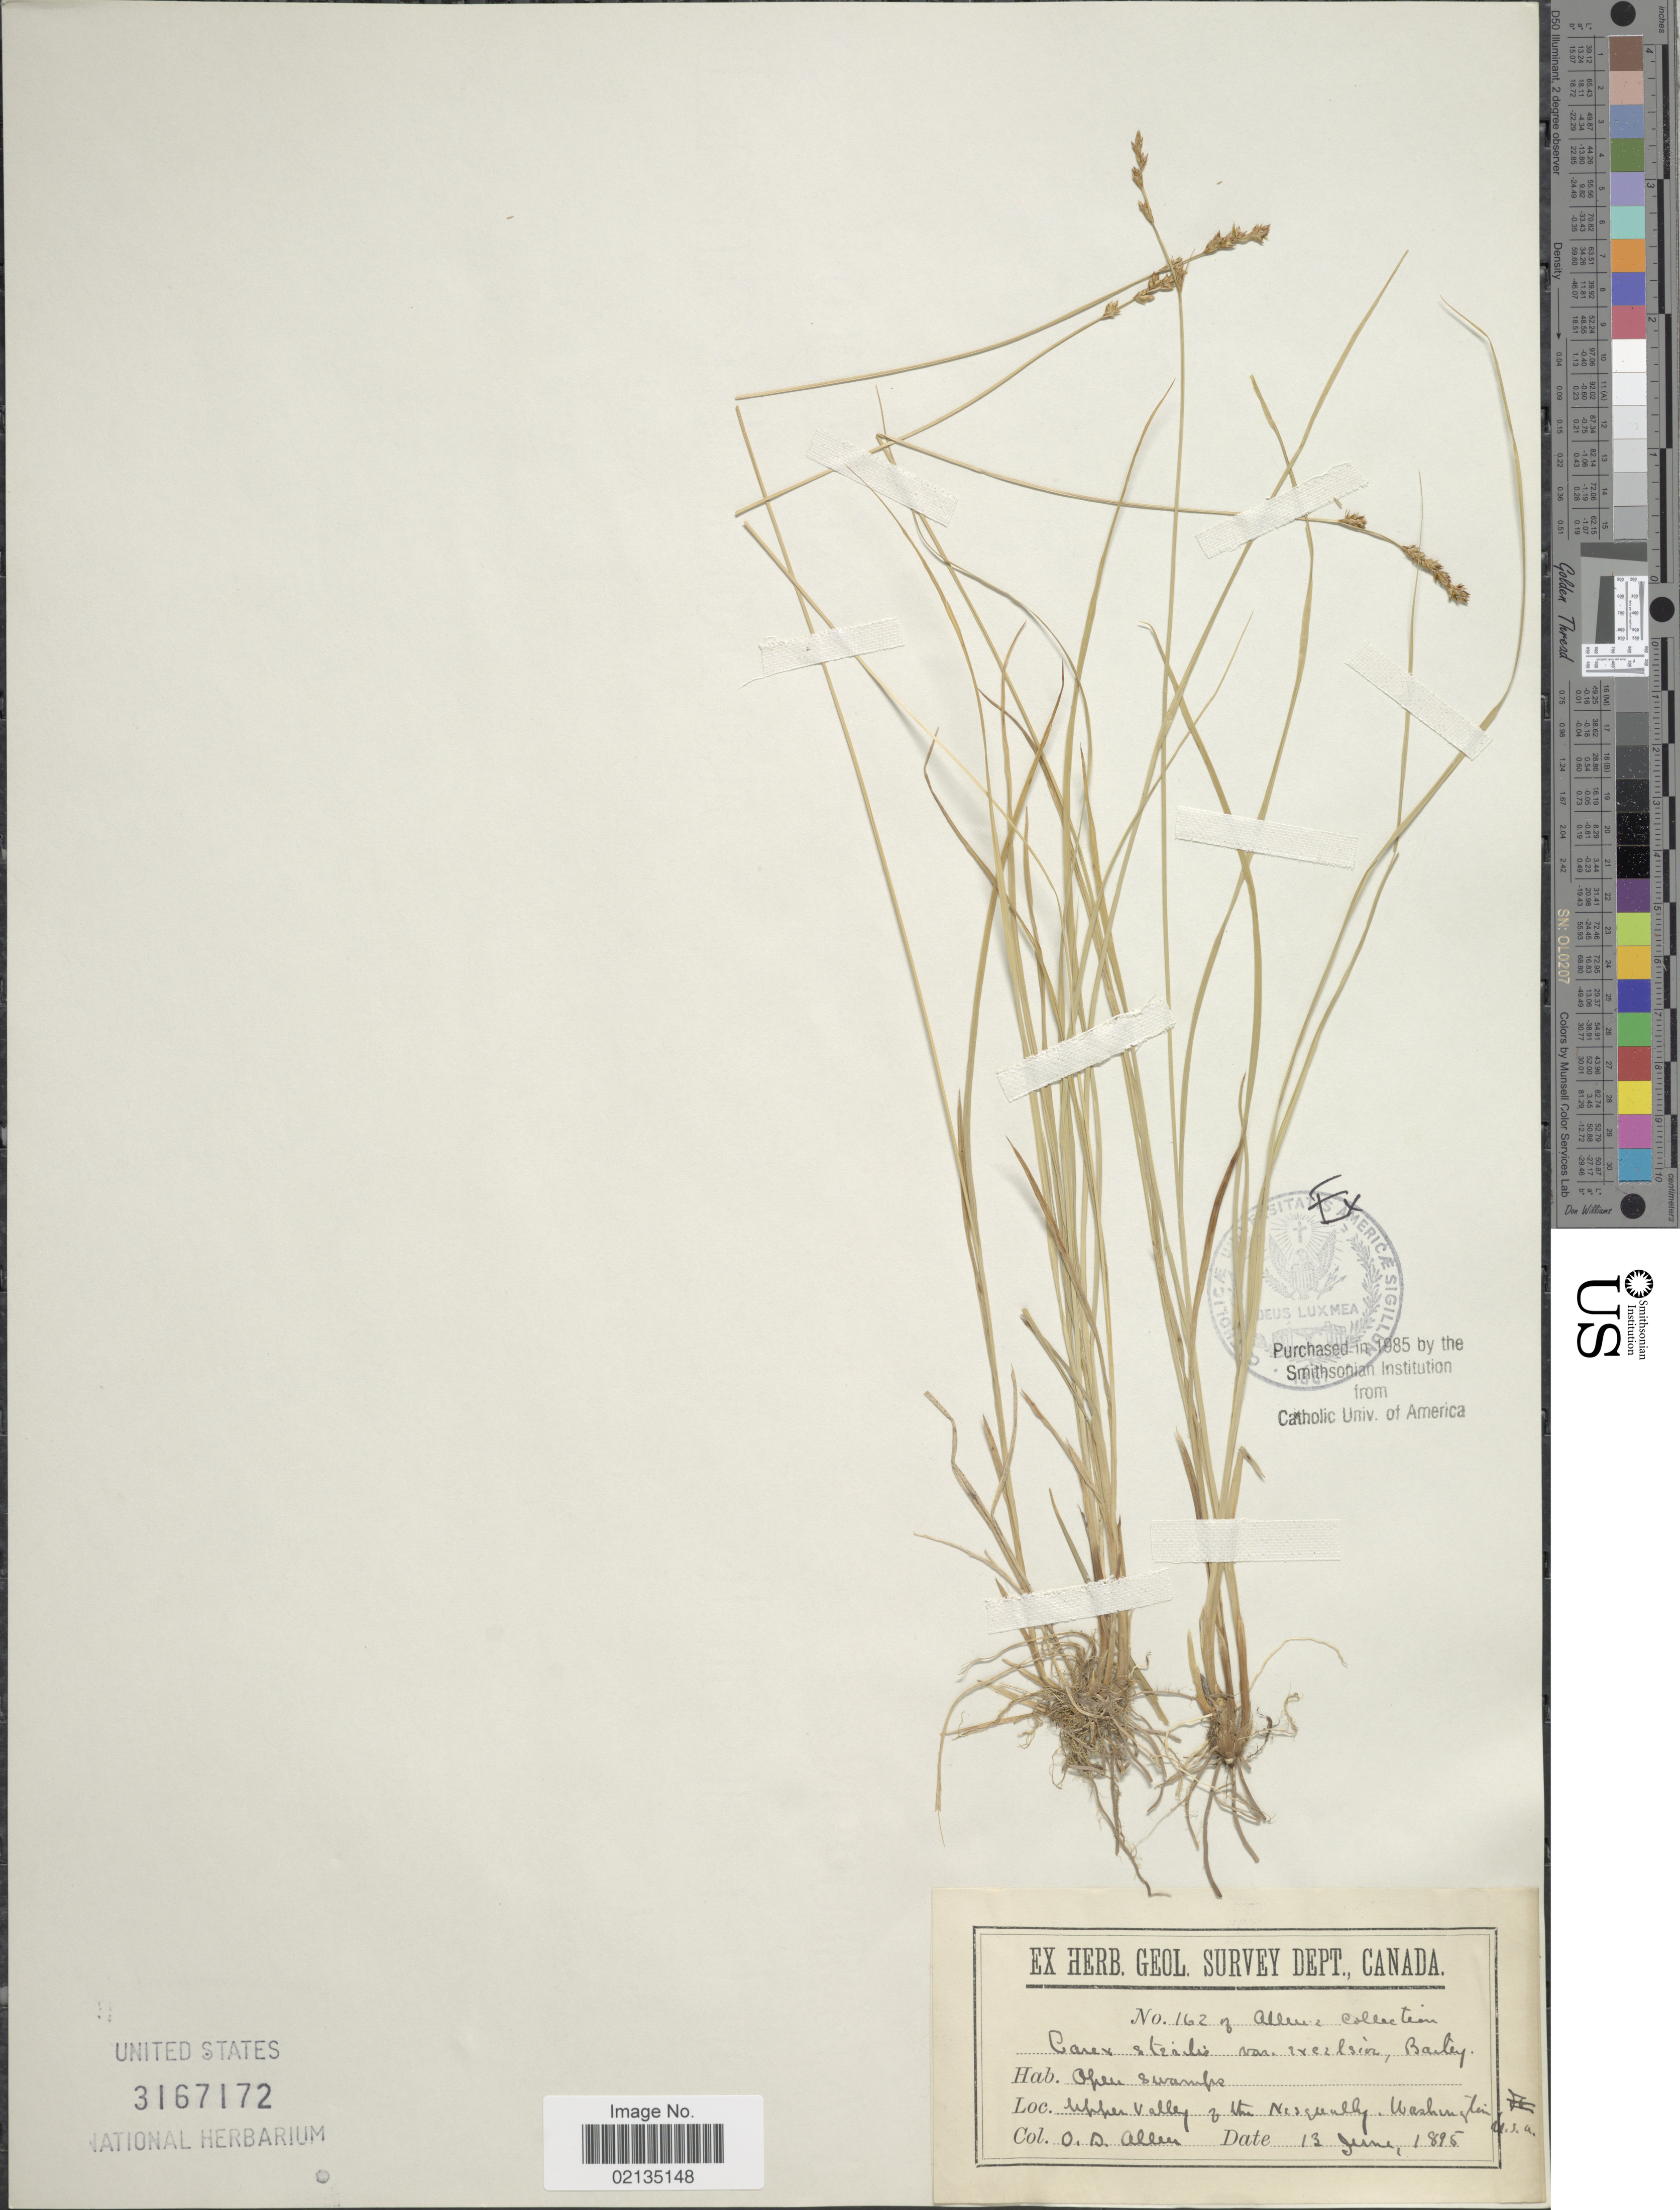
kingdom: Plantae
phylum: Tracheophyta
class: Liliopsida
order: Poales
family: Cyperaceae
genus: Carex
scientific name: Carex sterilis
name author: Willd.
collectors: O. D. Allen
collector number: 162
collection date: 1895-06-13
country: United States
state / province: Washington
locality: Upper Valley of the Nesqually, Washington U.S.A.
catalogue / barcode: US 3167172